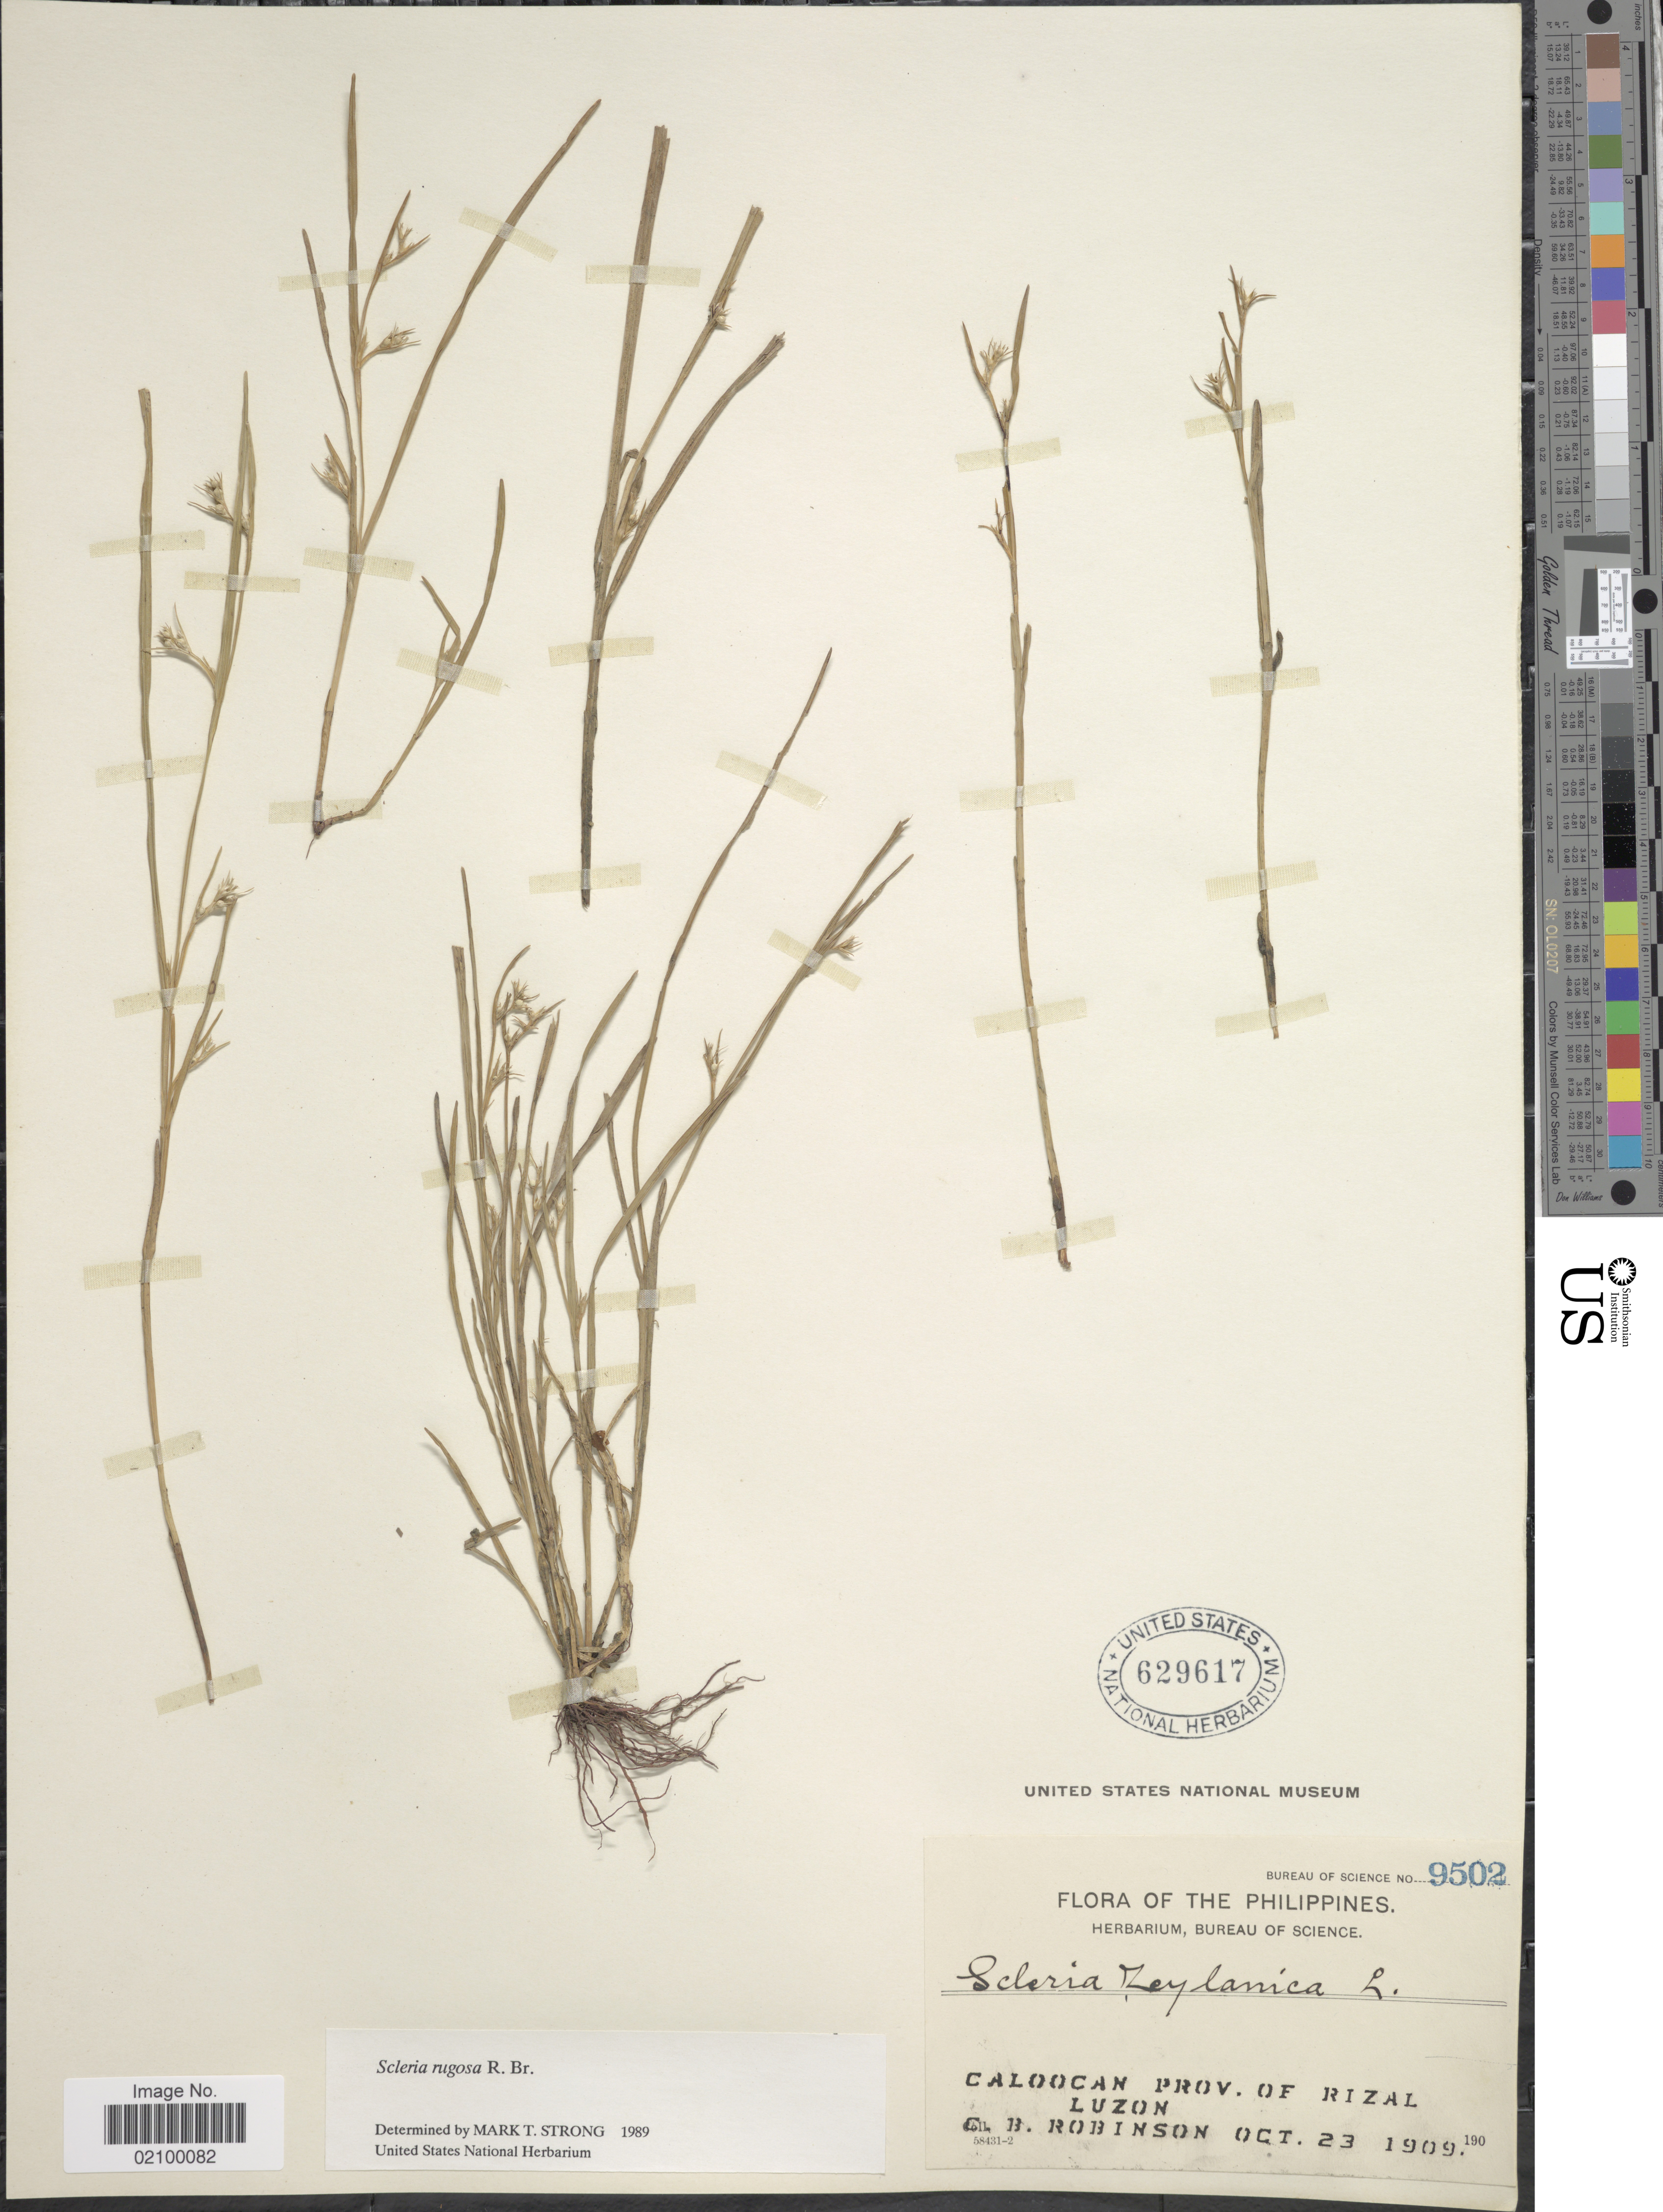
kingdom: Plantae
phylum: Tracheophyta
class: Liliopsida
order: Poales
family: Cyperaceae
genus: Scleria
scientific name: Scleria rugosa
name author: R. Br.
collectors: C. Robinson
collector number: Bureau of Science 9502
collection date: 1909-10-23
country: Philippines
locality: Caloocan, Prov. of Rizal, Luzon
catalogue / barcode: US 629617